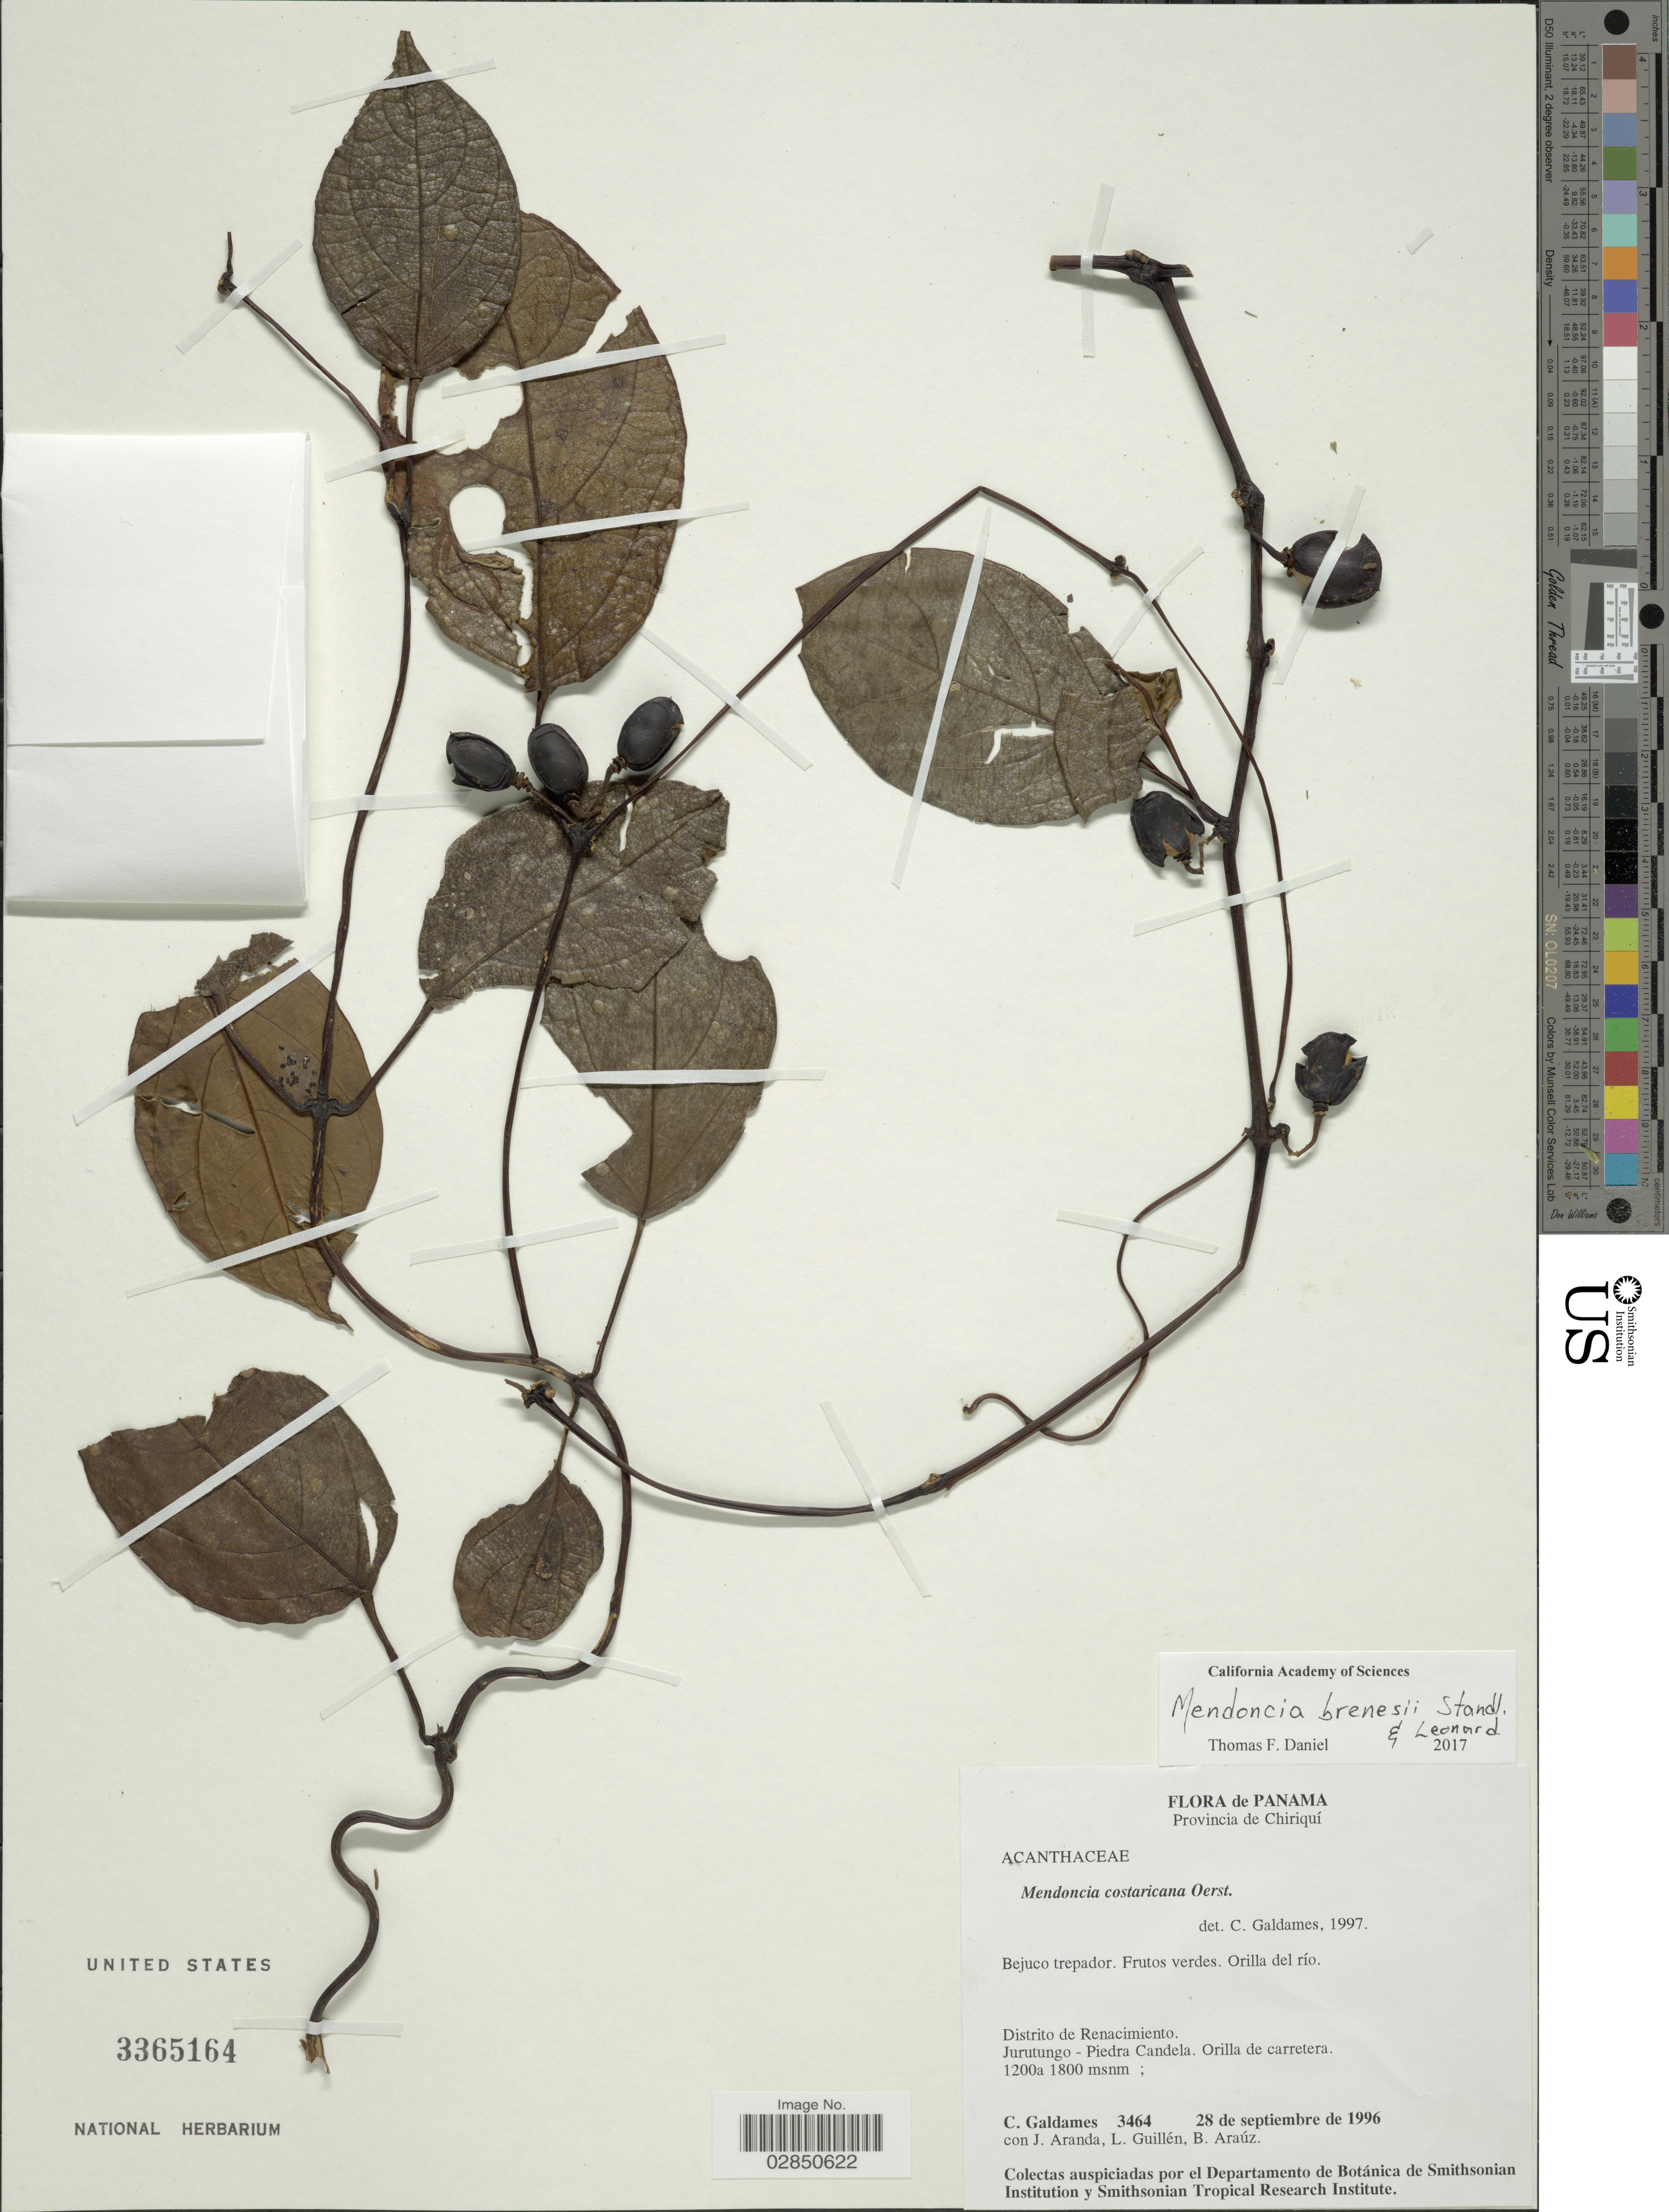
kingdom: Plantae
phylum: Tracheophyta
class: Magnoliopsida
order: Lamiales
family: Acanthaceae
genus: Mendoncia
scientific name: Mendoncia brenesii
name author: Standl. & Leonard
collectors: C. Galdames, J. Aranda, L. Guillén & B. Araúz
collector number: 3464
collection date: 1996-09-28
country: Panama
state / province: Chiriqui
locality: Provincia de Chiriquí, Distrito de Renacimiento, Jurutungo - Piedra Candela, Orilla de carretera.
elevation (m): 1200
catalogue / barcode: US 3365164